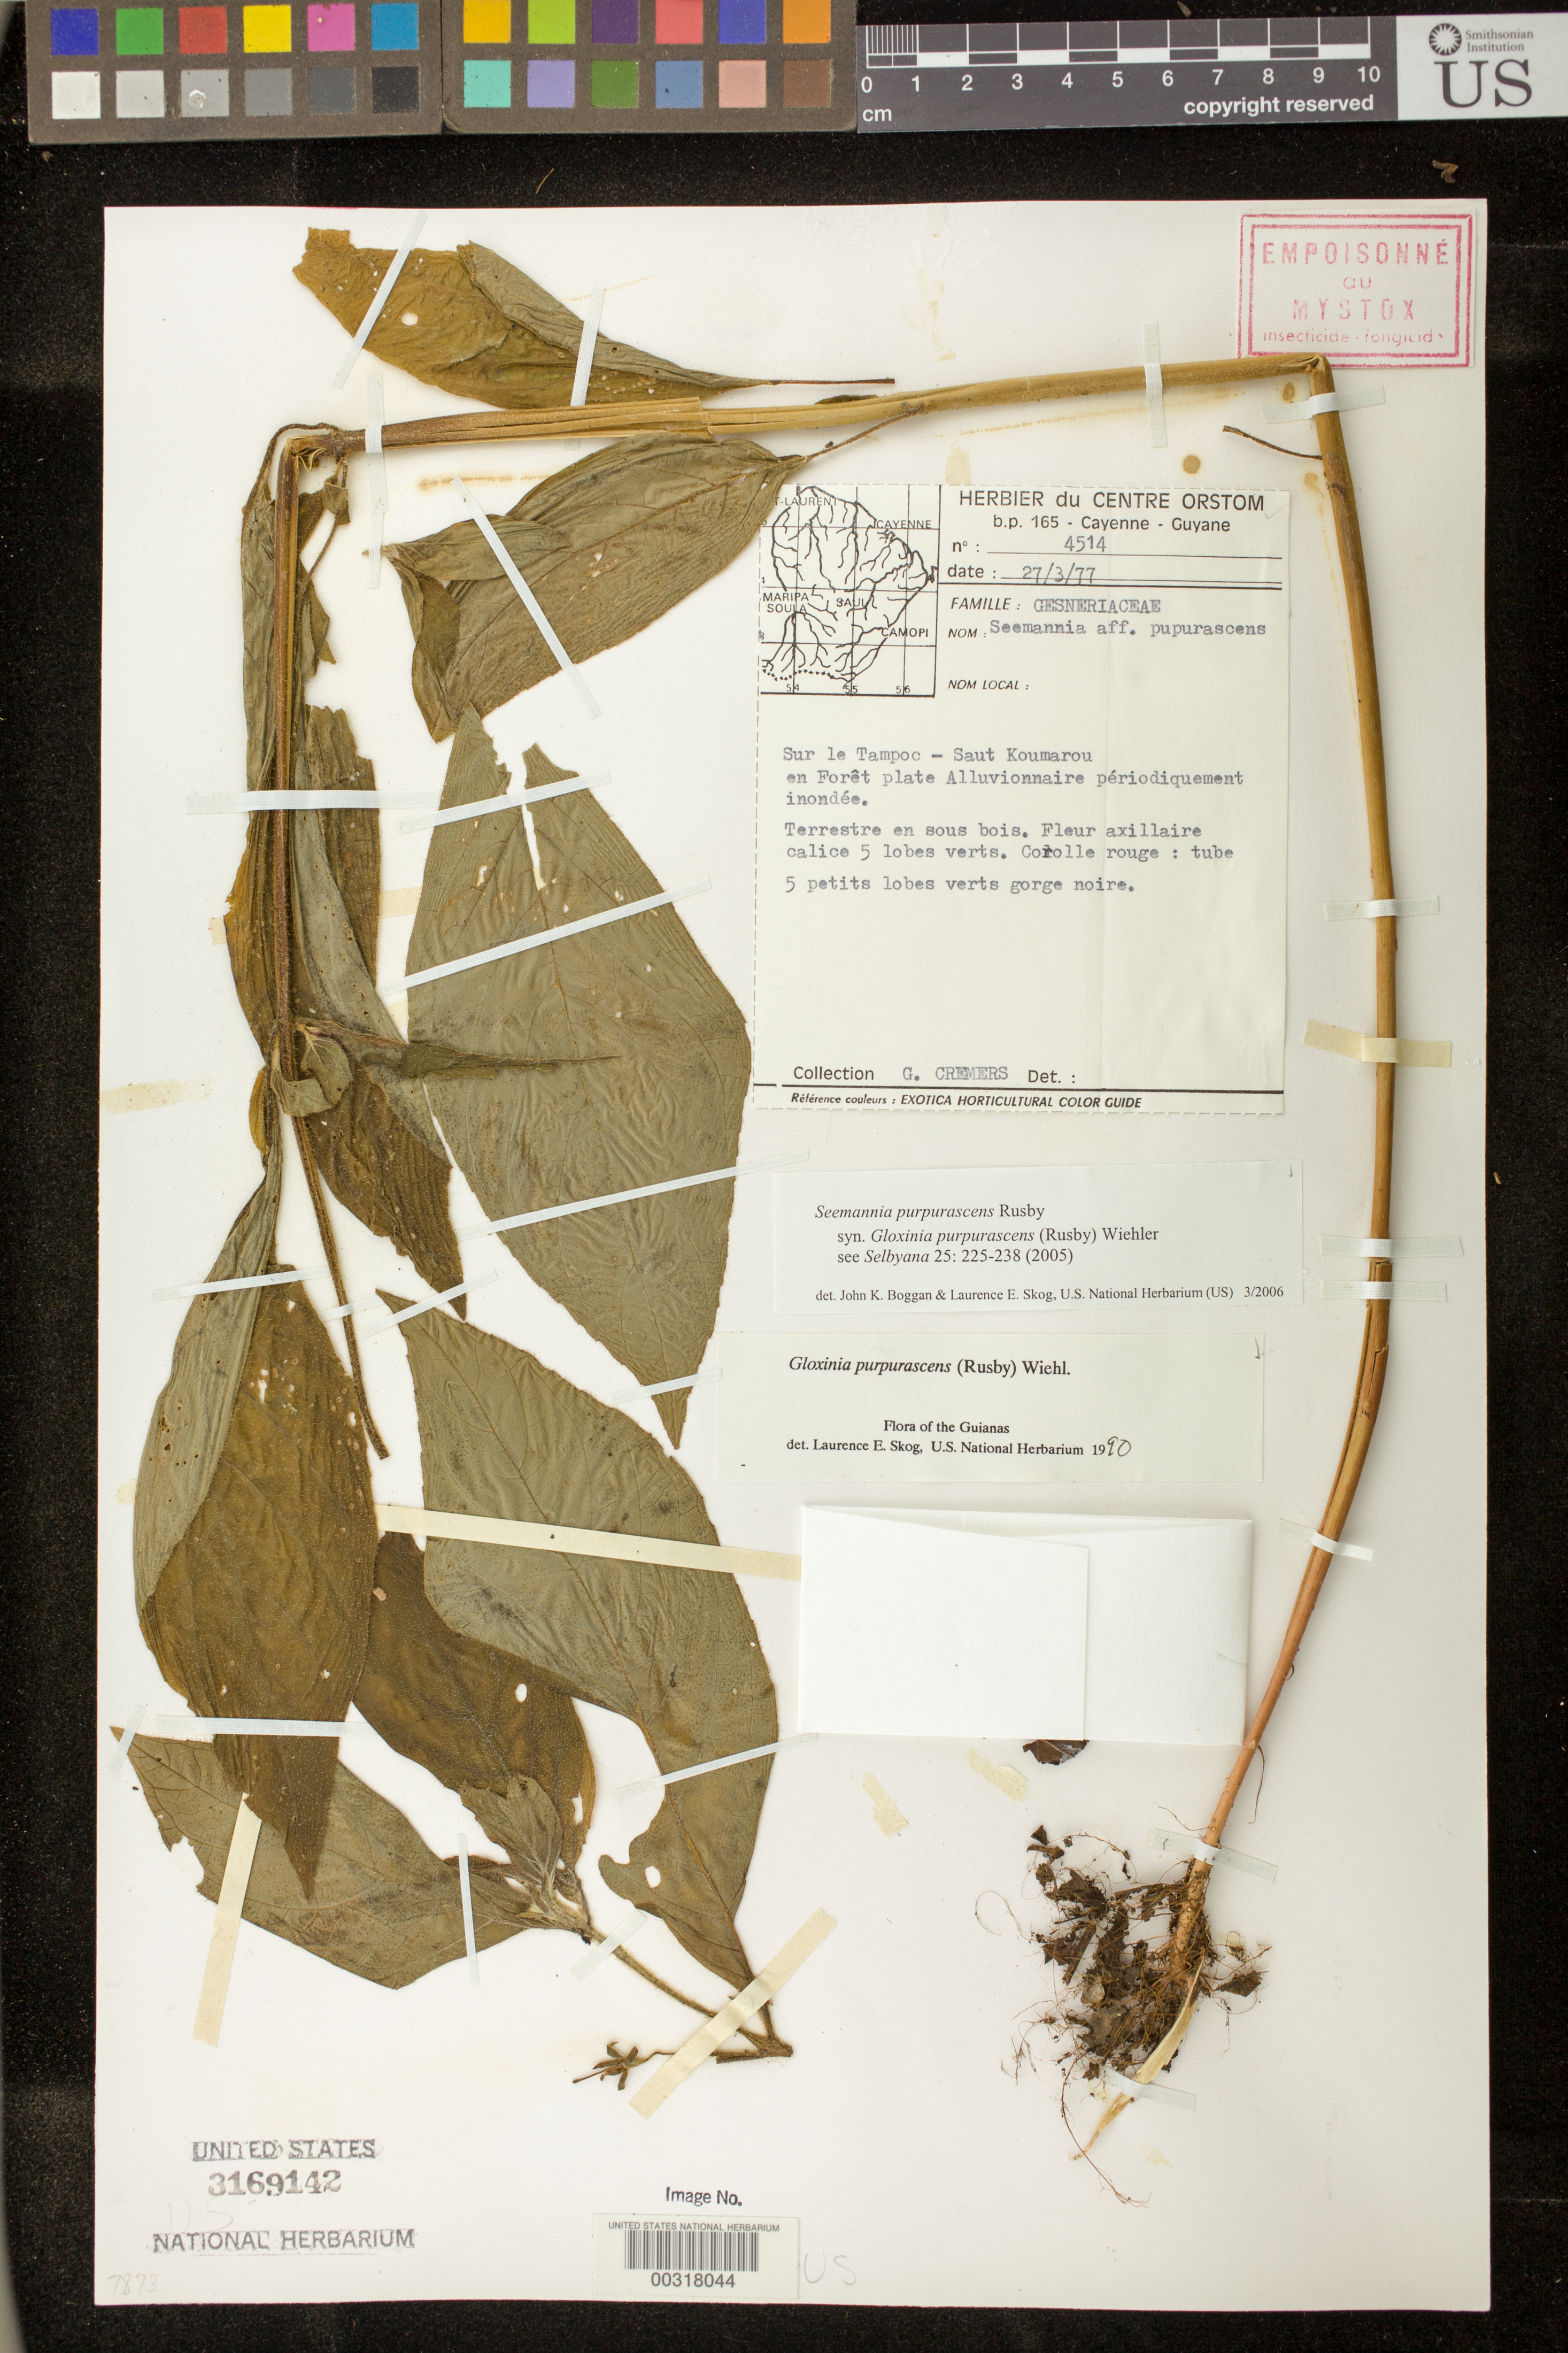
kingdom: Plantae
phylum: Tracheophyta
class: Magnoliopsida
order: Lamiales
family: Gesneriaceae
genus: Seemannia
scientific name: Seemannia purpurascens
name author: Rusby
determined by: Boggan, J. K.; Skog, L. E.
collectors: G. Cremers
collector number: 4514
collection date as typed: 27 Mar 1977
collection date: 1977-03-27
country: French Guiana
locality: Sur le Tampoc - Saut Koumarou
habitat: En forêt plate alluvionnaire périodiquement inondée; en sous bois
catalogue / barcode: US 3169142